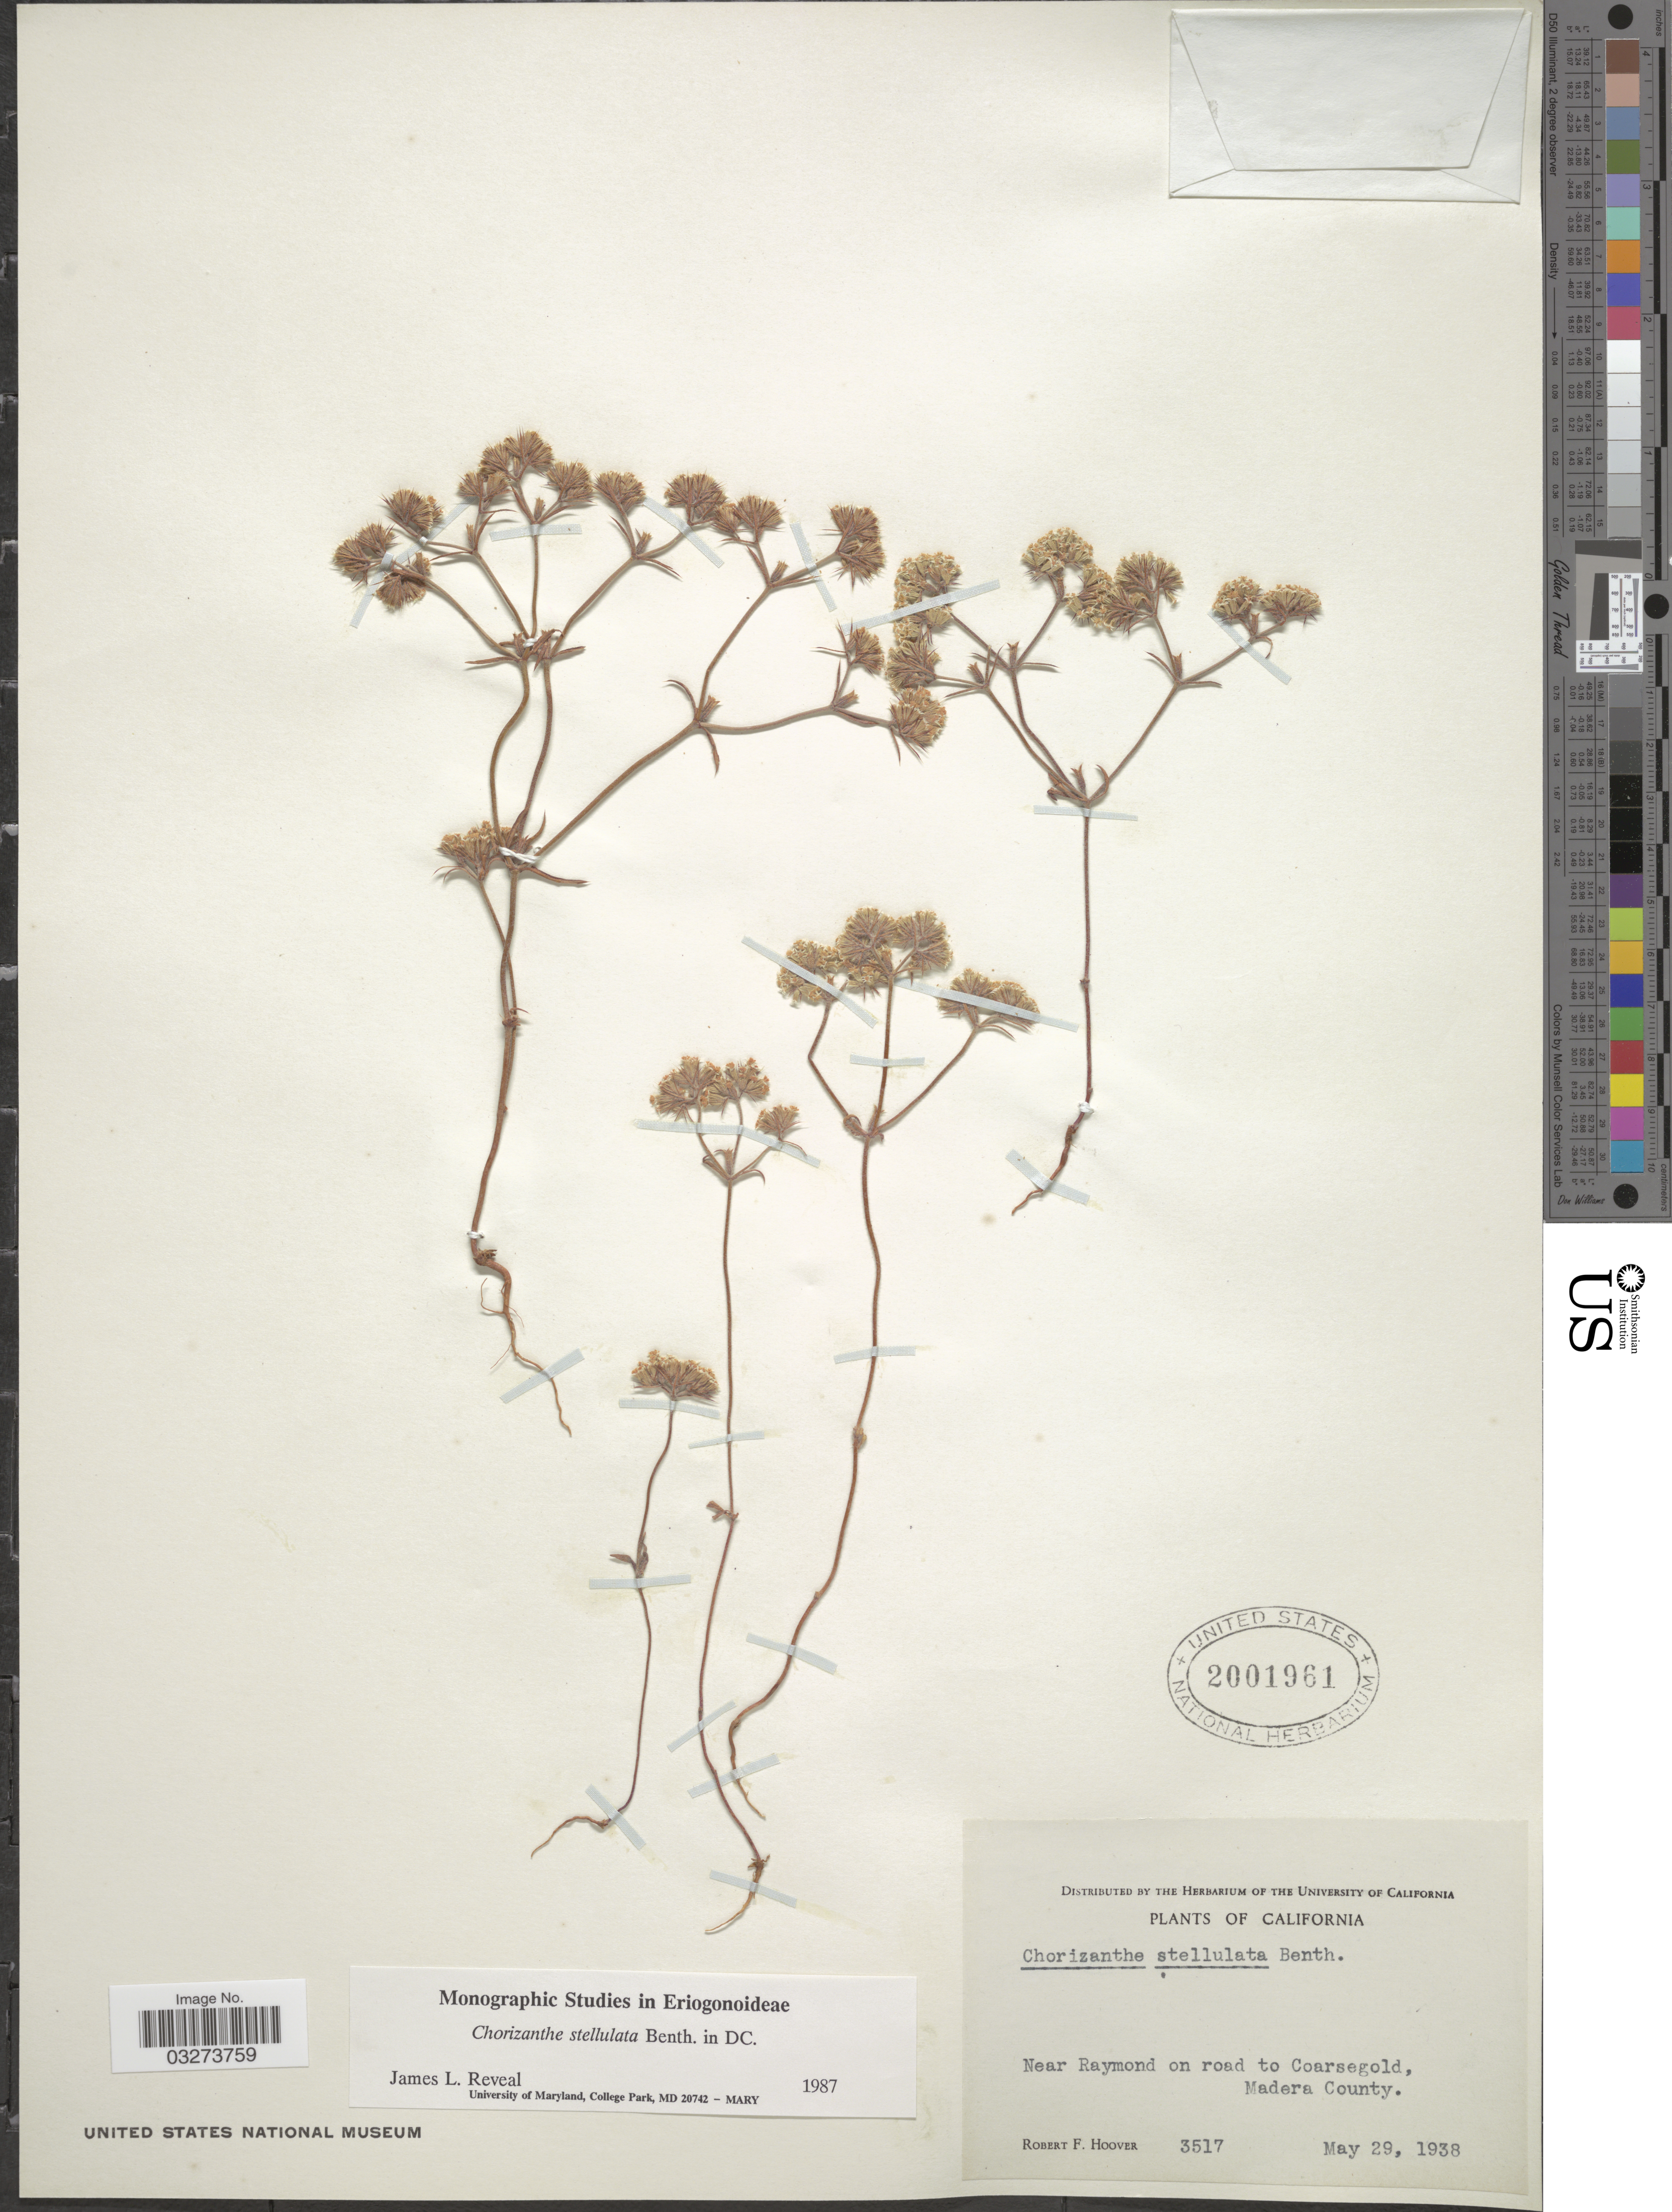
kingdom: Plantae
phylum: Tracheophyta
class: Magnoliopsida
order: Caryophyllales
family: Polygonaceae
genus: Chorizanthe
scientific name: Chorizanthe stellulata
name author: Benth.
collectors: R. F. Hoover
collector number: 3517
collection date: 1938-05-29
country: United States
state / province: California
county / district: Madera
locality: Near Raymond on road to Coarsegold, Madera County.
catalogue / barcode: US 2001961